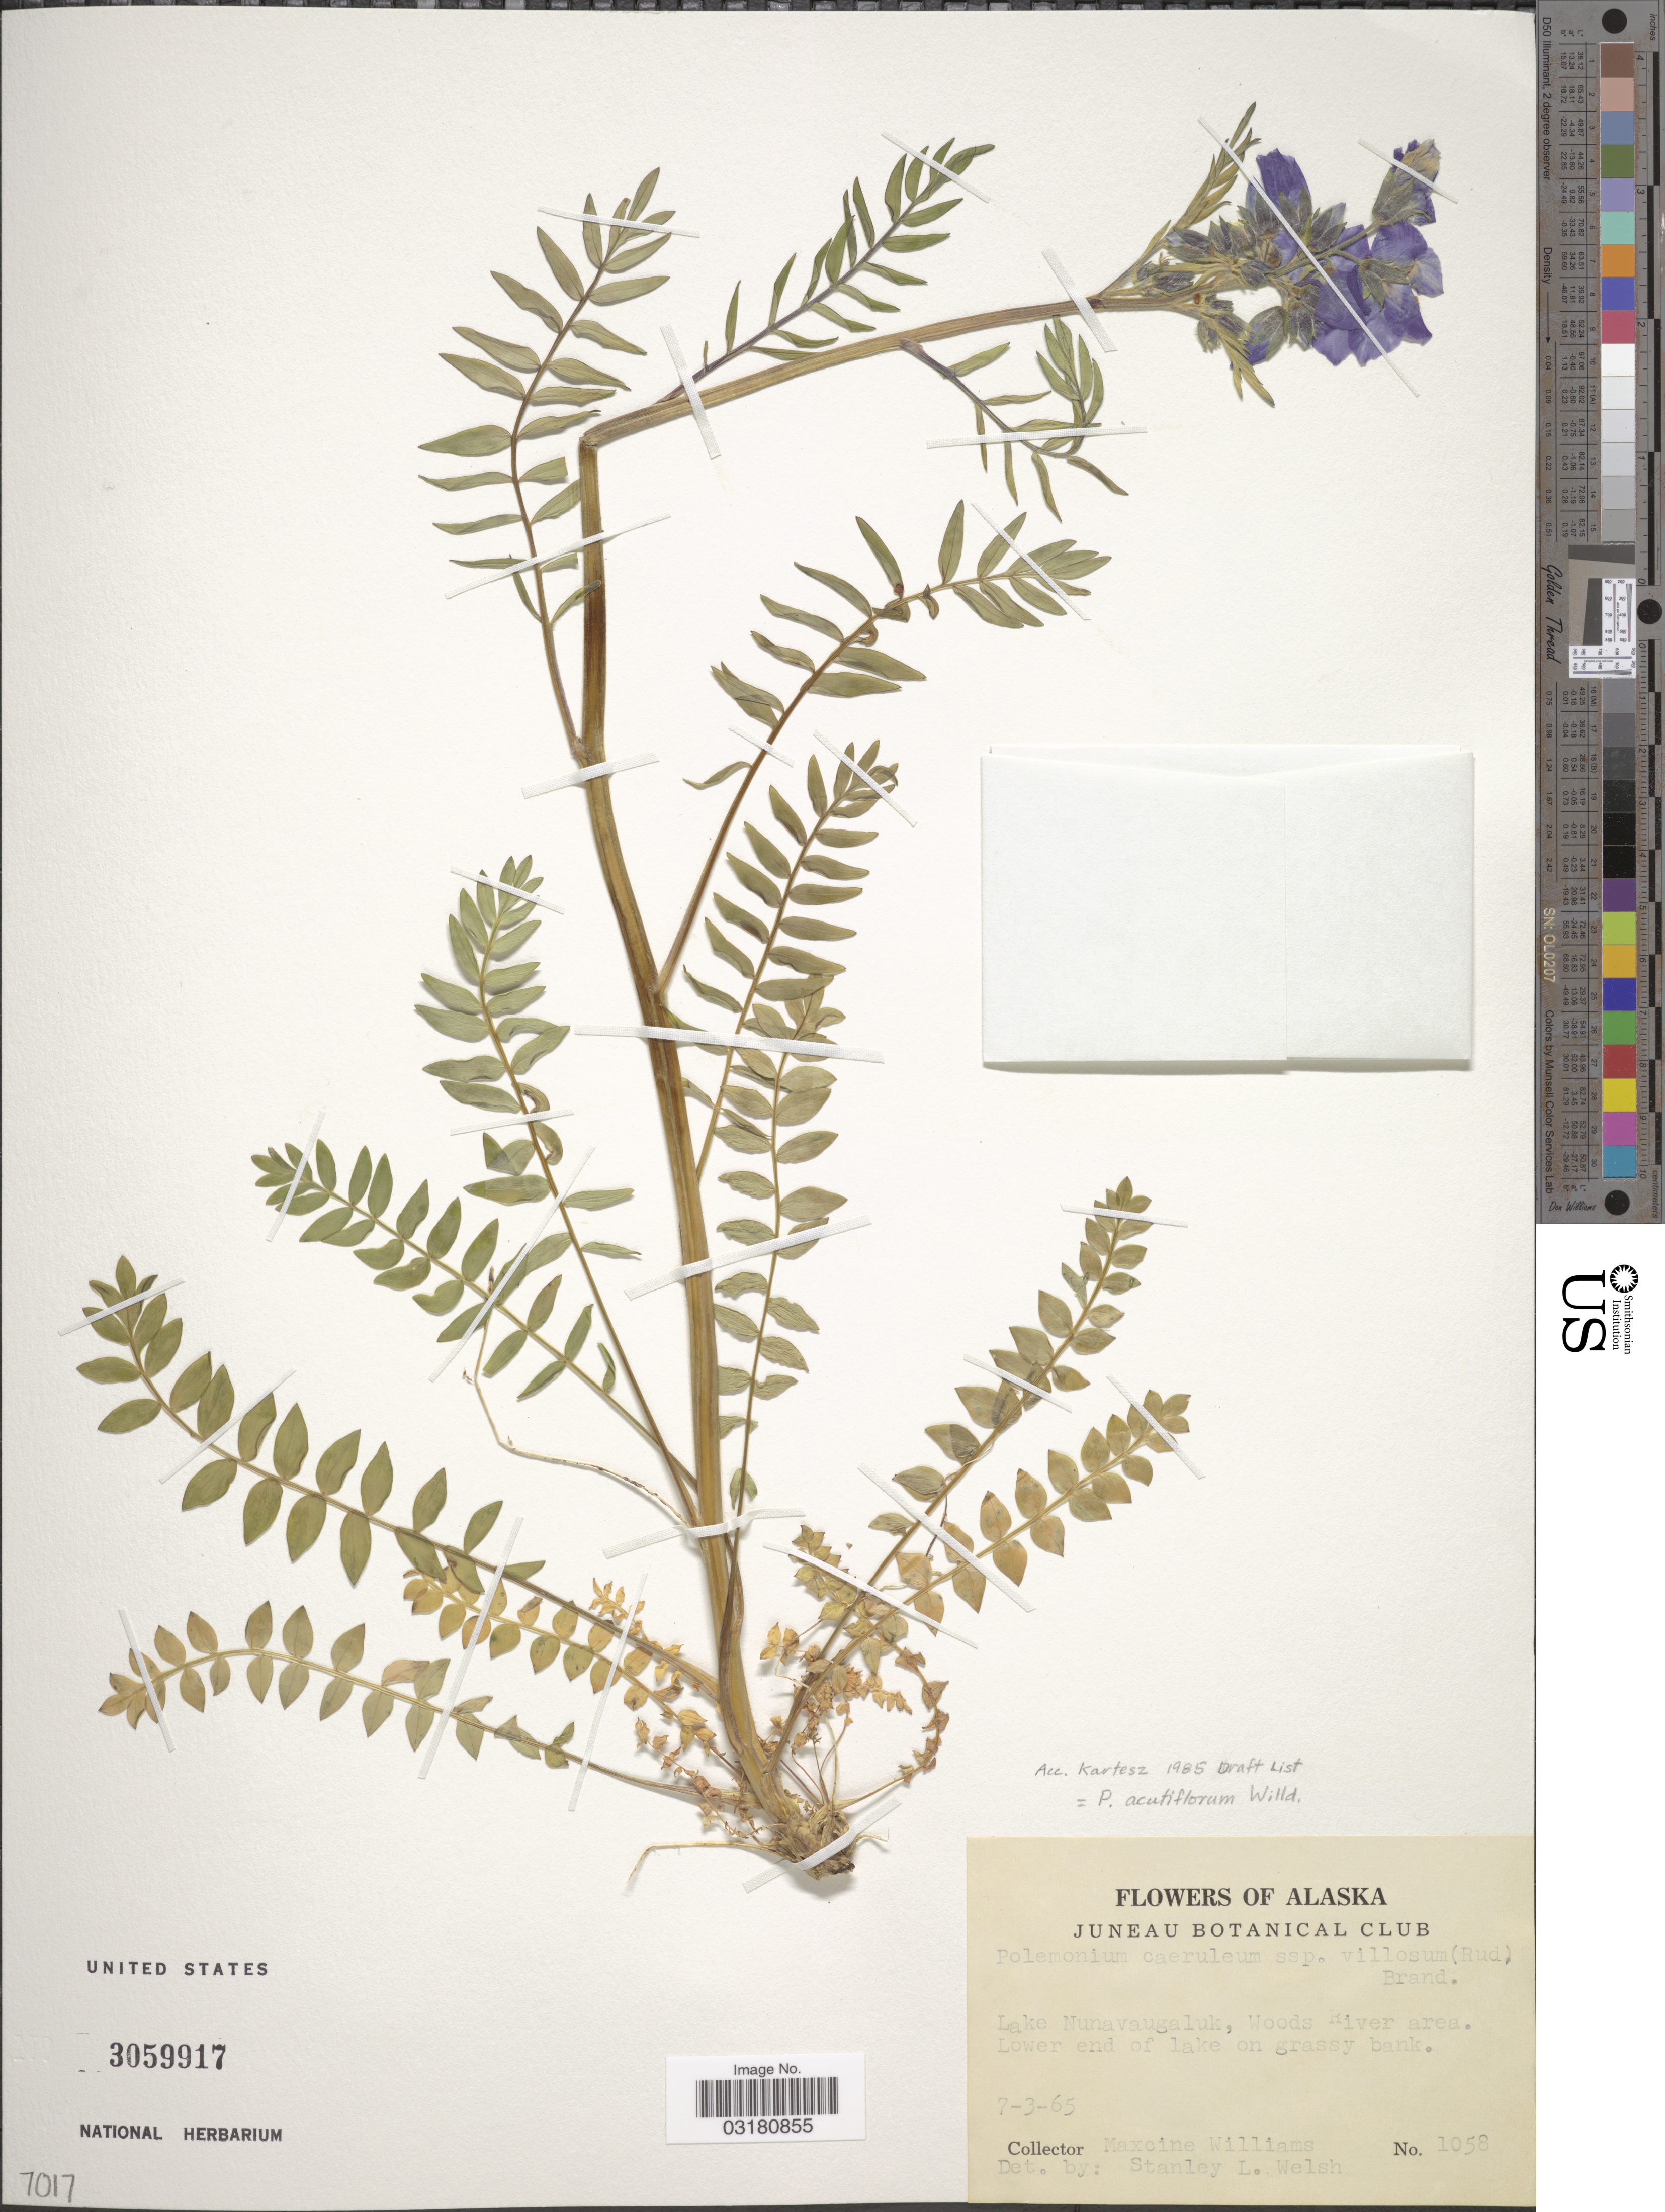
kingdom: Plantae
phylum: Tracheophyta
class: Magnoliopsida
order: Ericales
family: Polemoniaceae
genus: Polemonium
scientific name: Polemonium caeruleum subsp. villosum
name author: (Rudolph ex Georgi) Brand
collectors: M. Williams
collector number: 1058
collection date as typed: Transcribed d/m/y: 3/7/65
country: United States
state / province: Alaska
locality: Lake Nunavaugaluk, Woods River area. Lower end of lake on grassy bank.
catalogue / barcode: US 3059917